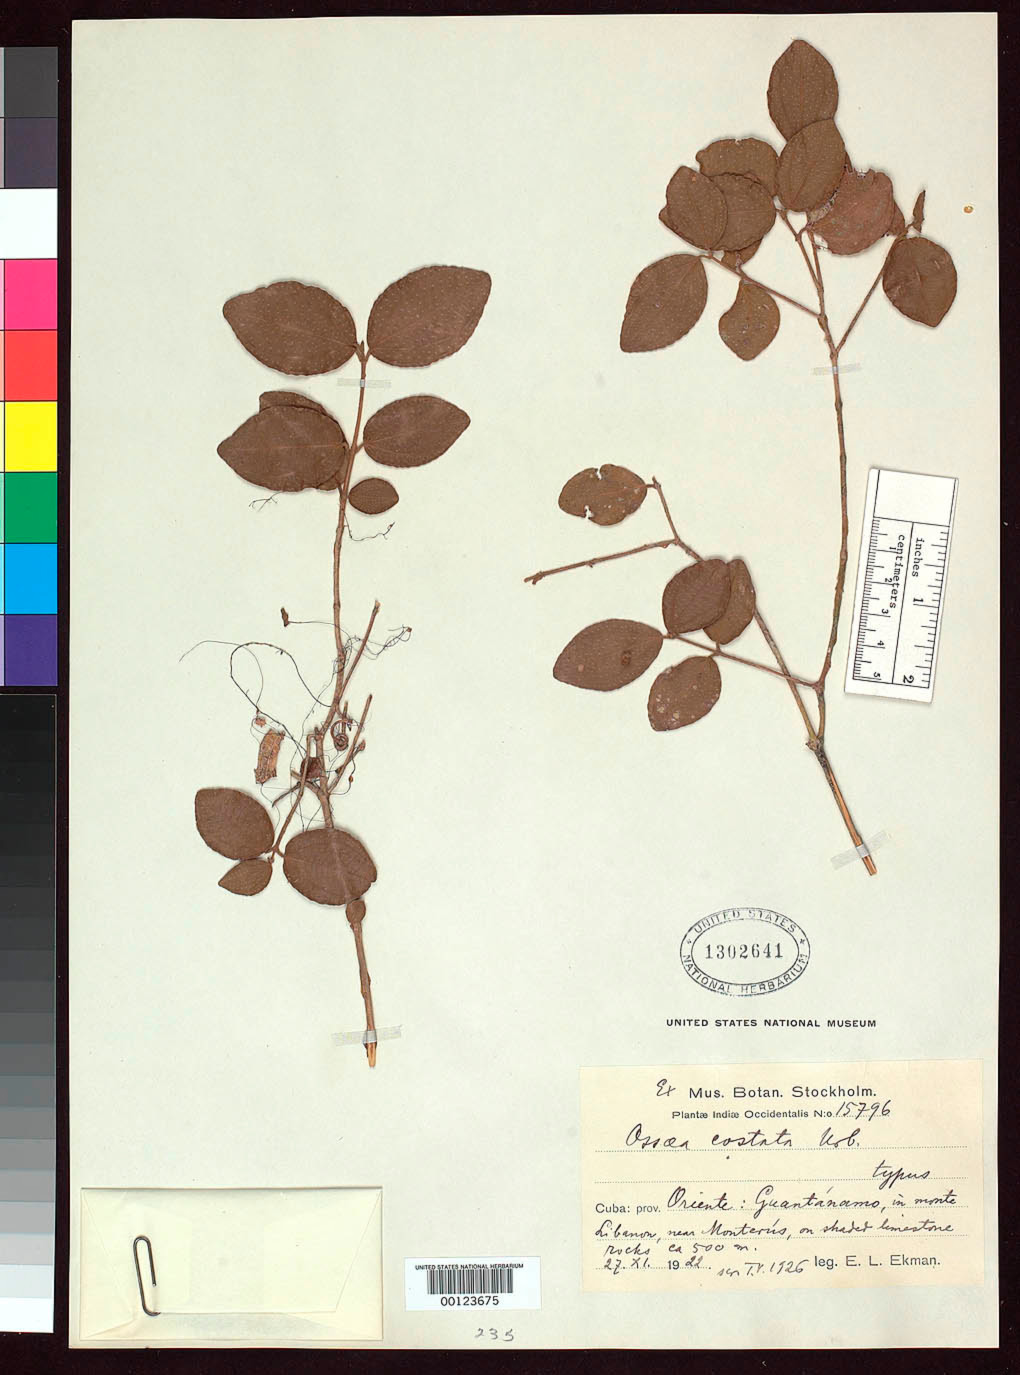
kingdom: Plantae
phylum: Tracheophyta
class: Magnoliopsida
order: Myrtales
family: Melastomataceae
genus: Ossaea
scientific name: Ossaea costata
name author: Urb.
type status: Isotype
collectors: E. L. Ekman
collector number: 15796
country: Cuba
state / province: Oriente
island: Greater Antilles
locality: Guantanamo in Monte Libanon ad Monterus.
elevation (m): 500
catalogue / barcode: US 1302641